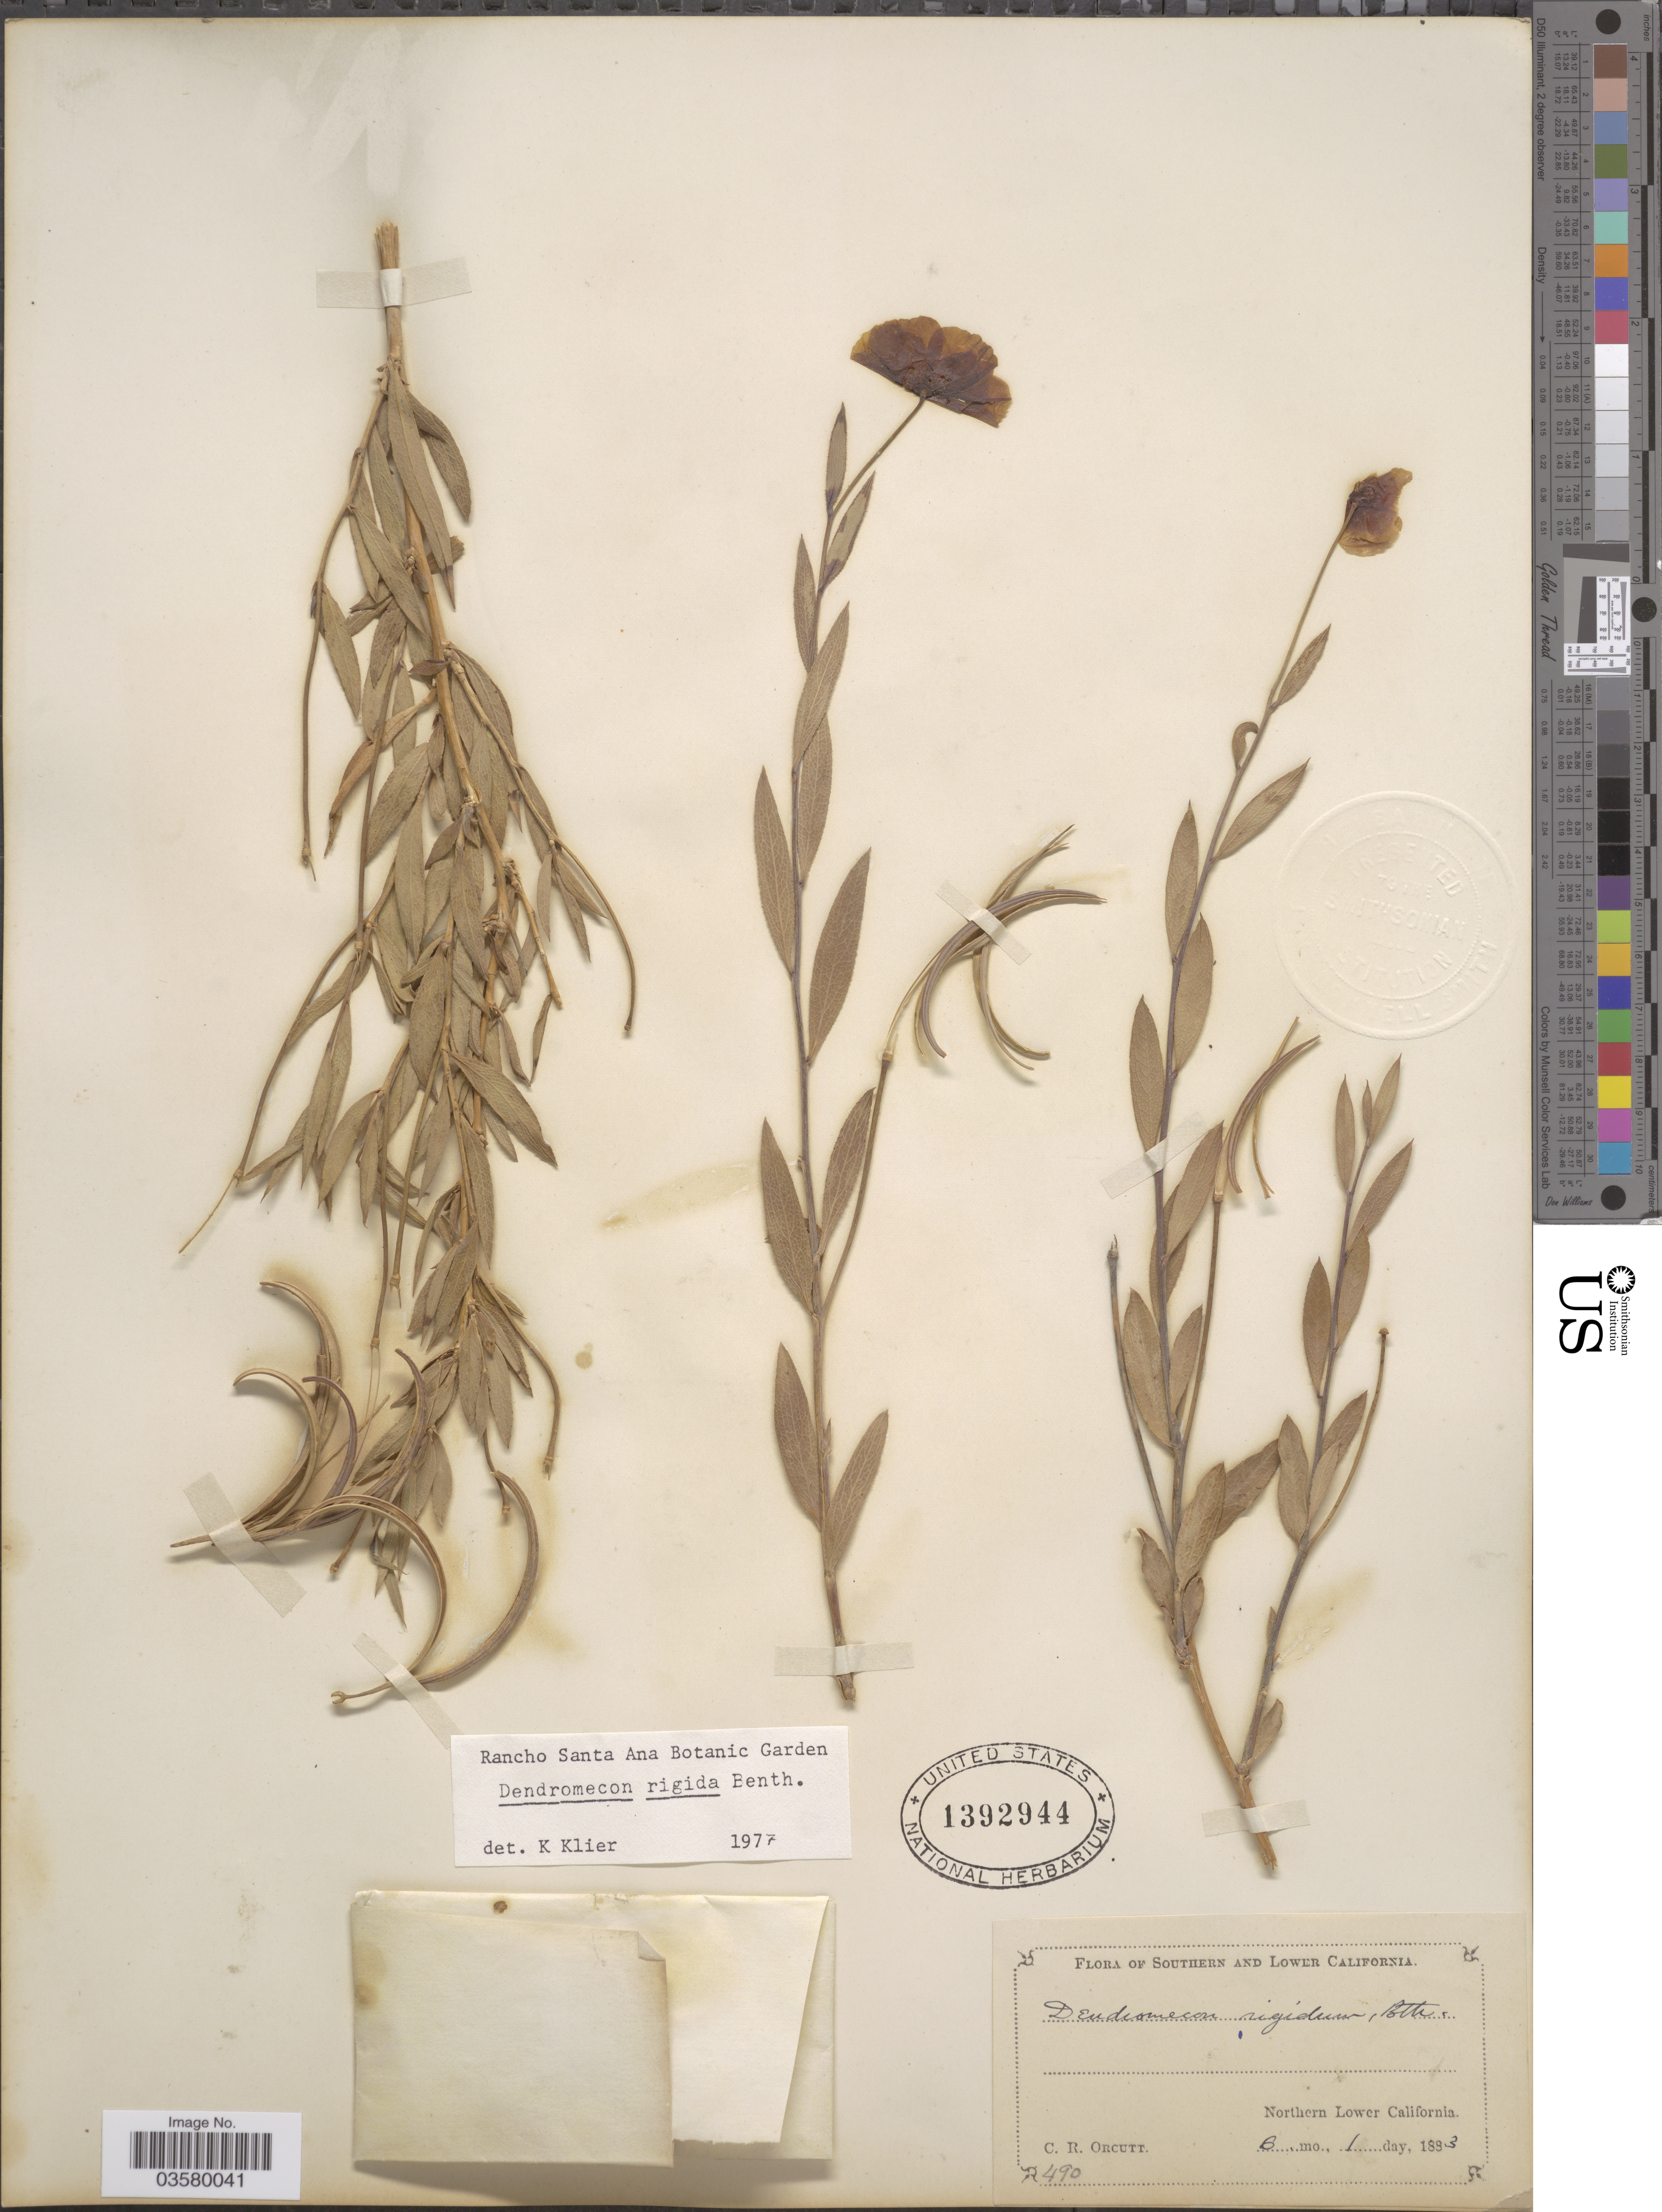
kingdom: Plantae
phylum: Tracheophyta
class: Magnoliopsida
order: Ranunculales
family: Papaveraceae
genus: Dendromecon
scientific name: Dendromecon rigida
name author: Benth.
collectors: C. R. Orcutt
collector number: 490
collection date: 1883-06-01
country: Mexico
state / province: Baja California Norte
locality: Northern Lower California.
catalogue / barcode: US 1392944